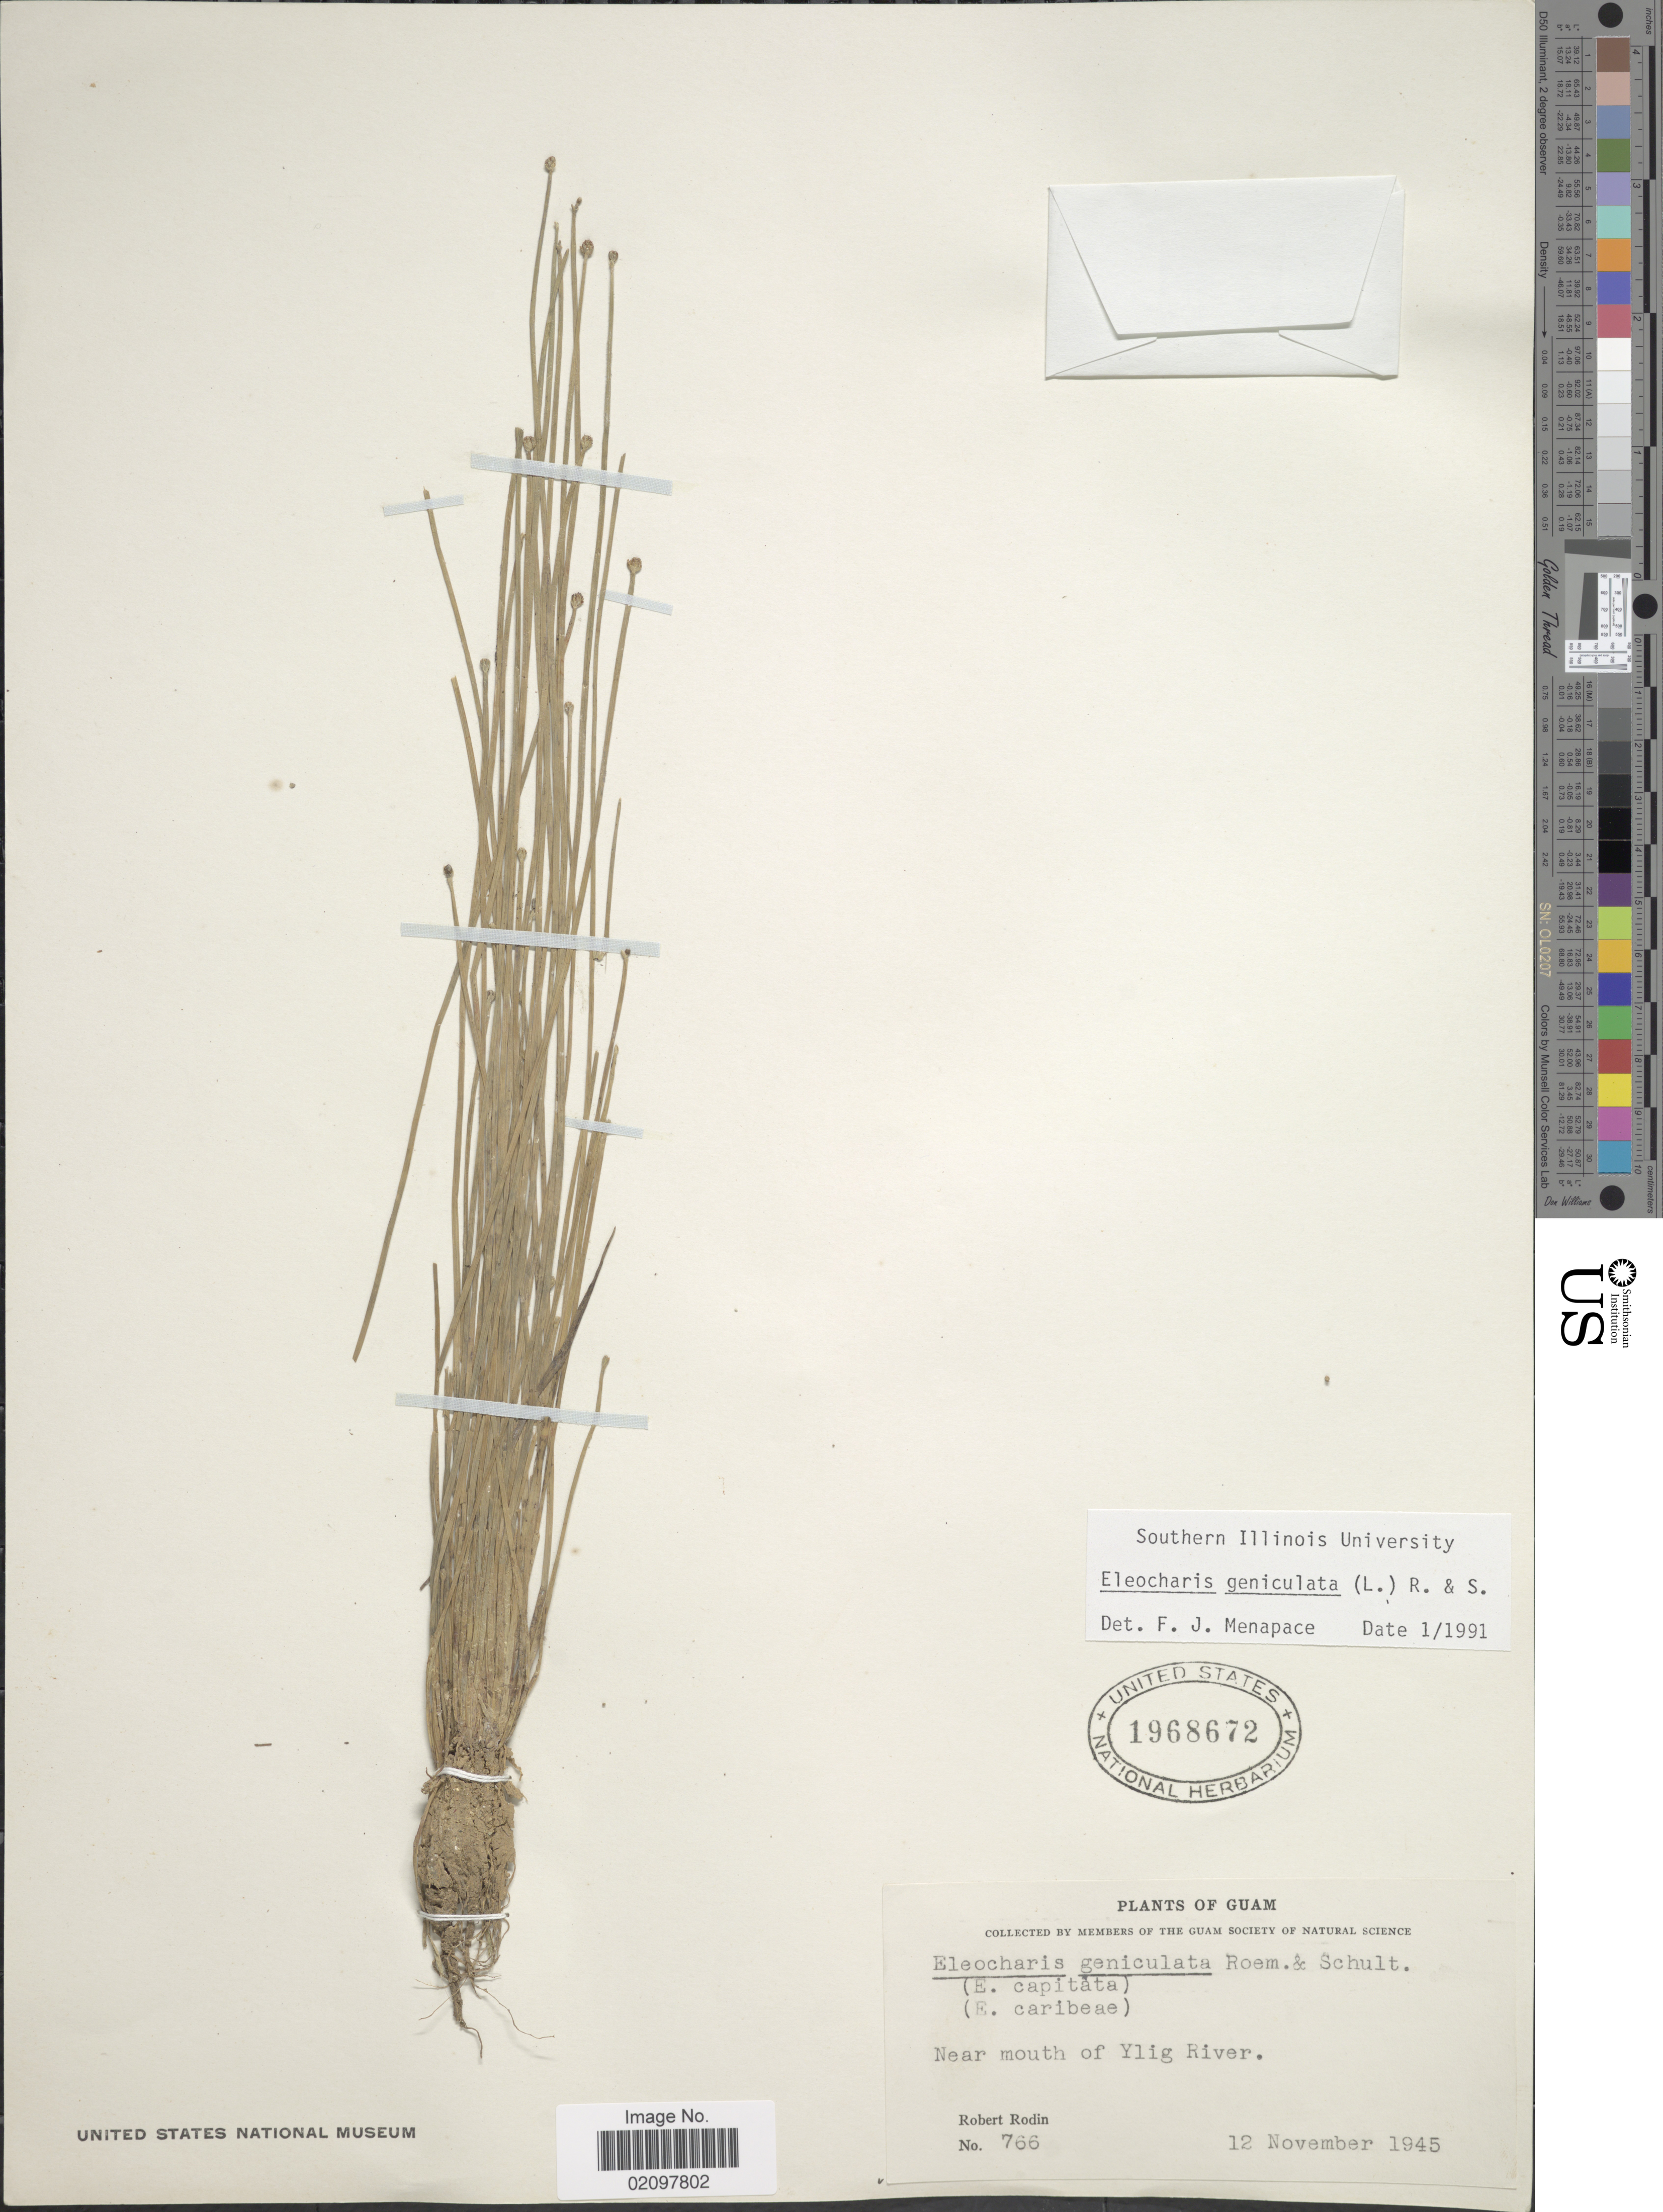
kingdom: Plantae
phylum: Tracheophyta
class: Liliopsida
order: Poales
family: Cyperaceae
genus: Eleocharis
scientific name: Eleocharis geniculata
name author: (L.) Roem. & Schult.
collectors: R. Rodin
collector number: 766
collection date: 1945-11-12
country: Guam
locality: Near mouth of Ylig River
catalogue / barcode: US 1968672